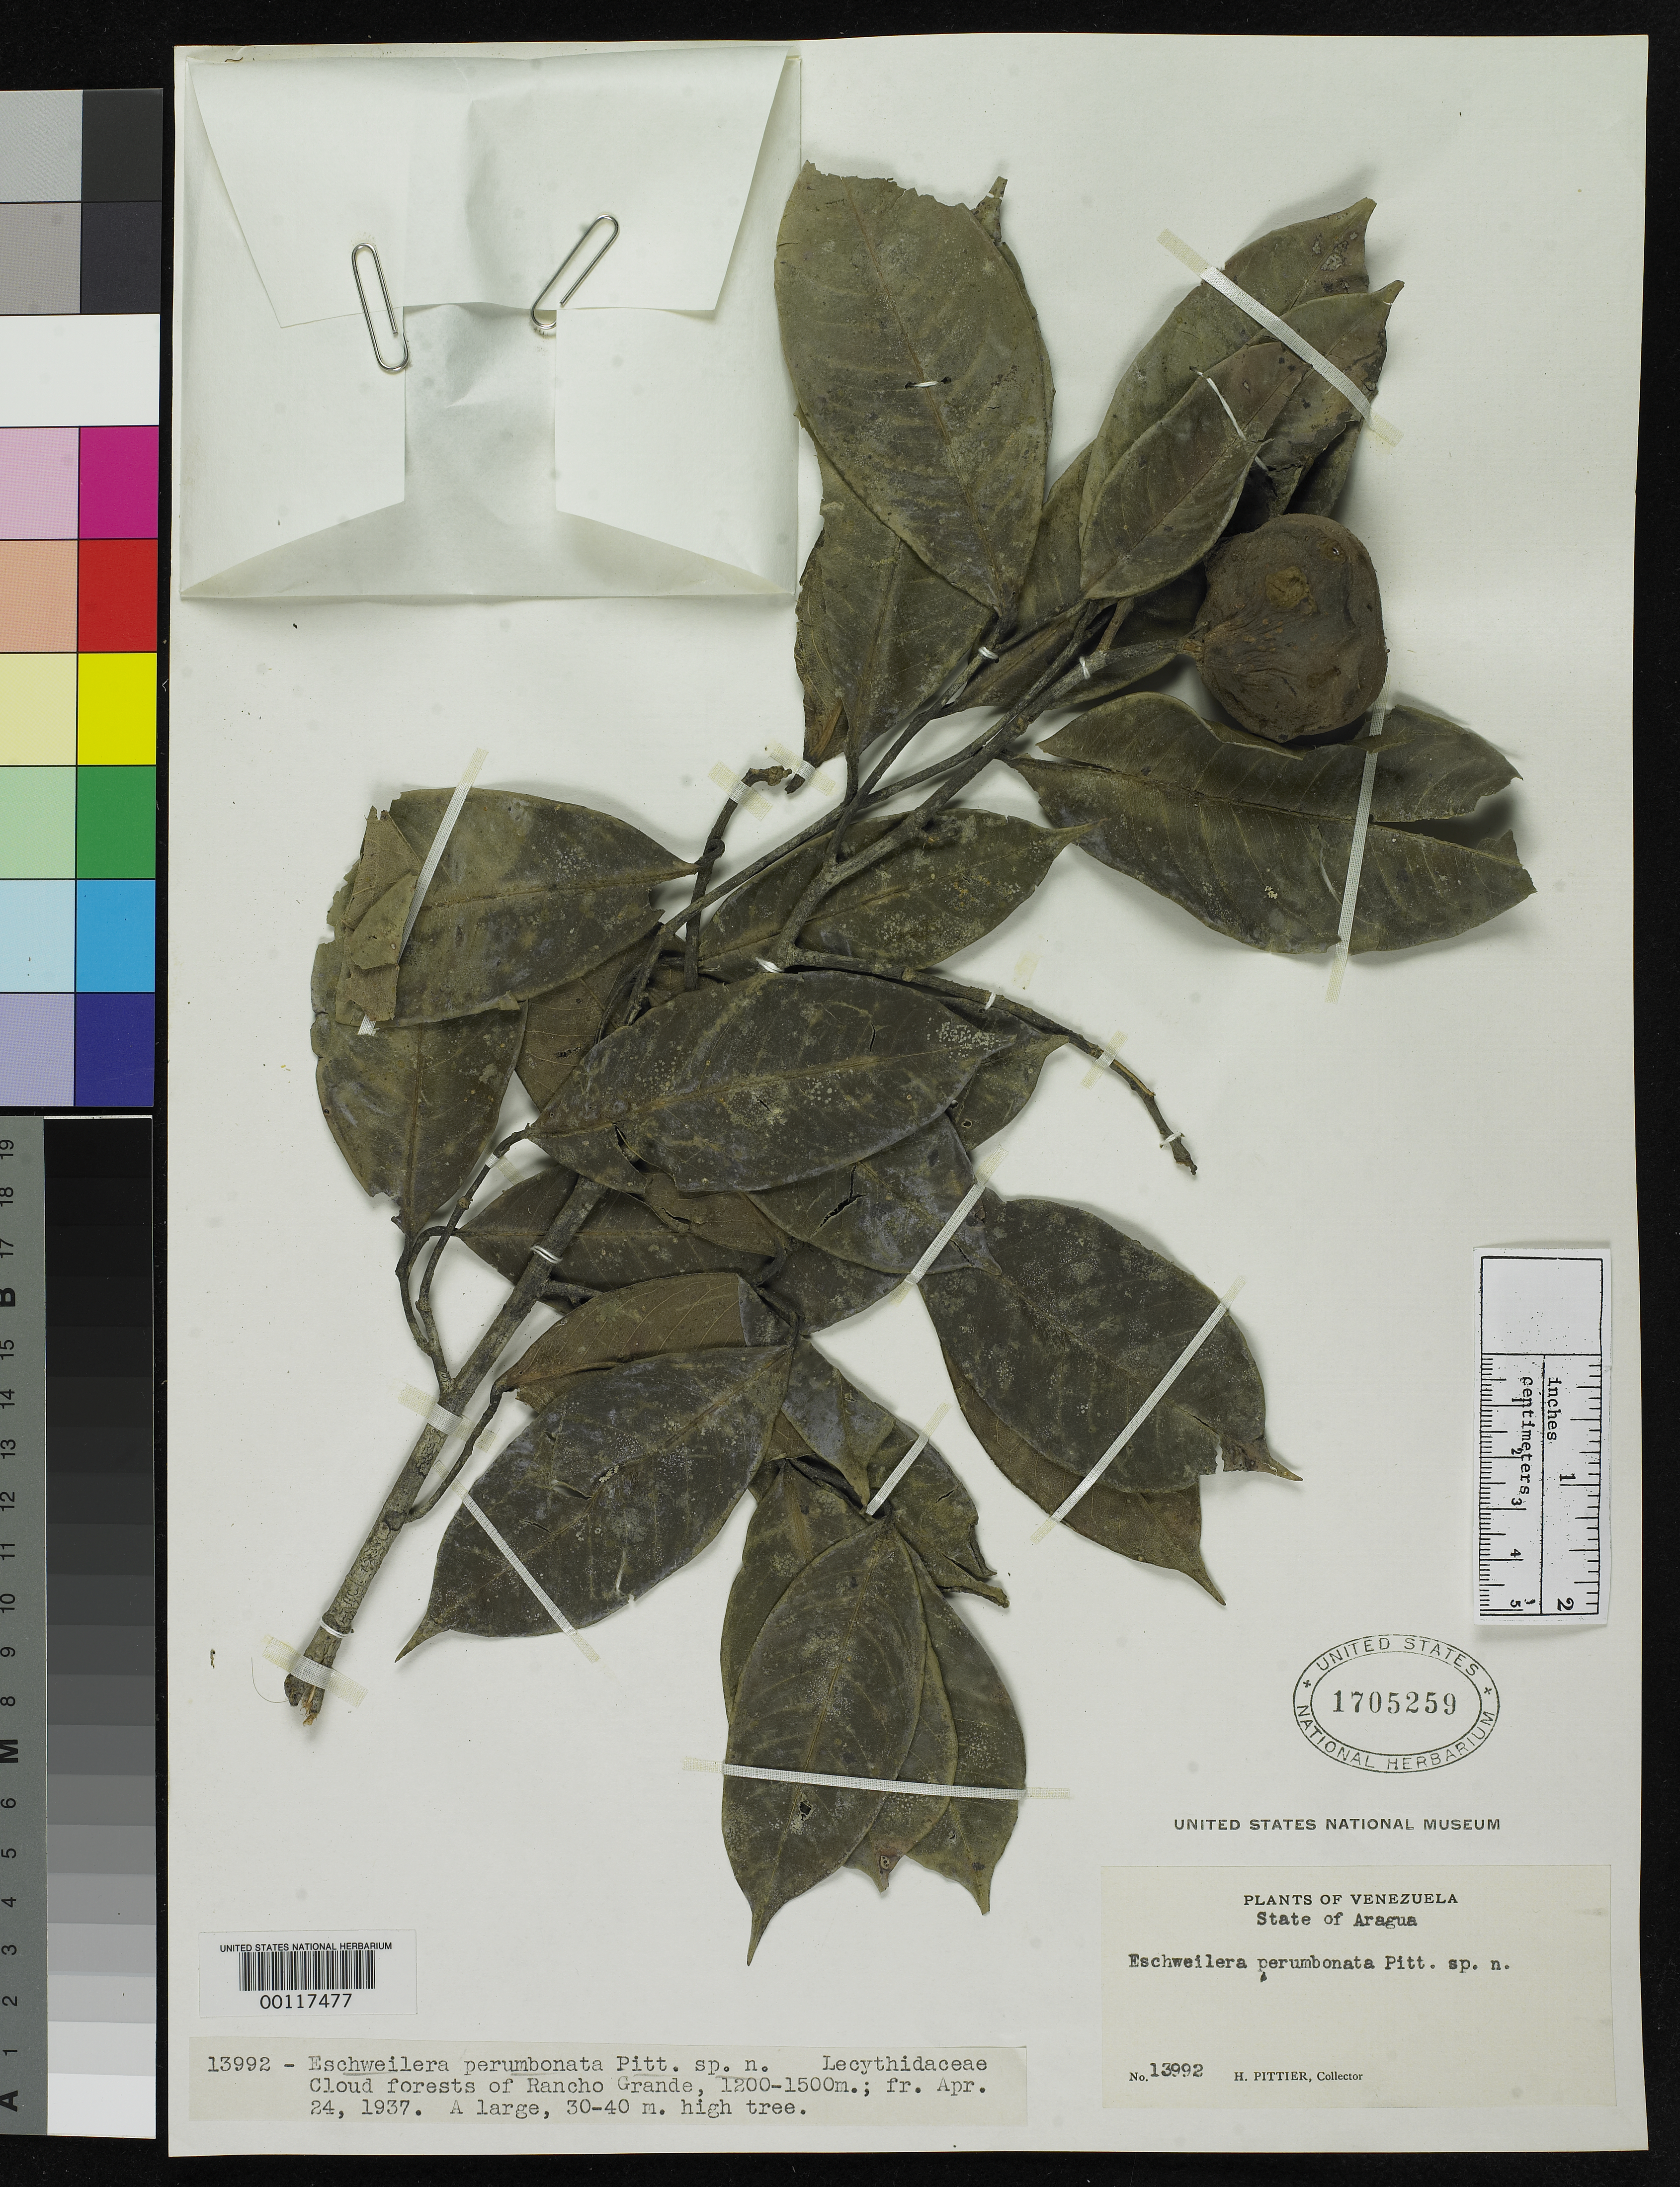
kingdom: Plantae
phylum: Tracheophyta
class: Magnoliopsida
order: Ericales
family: Lecythidaceae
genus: Eschweilera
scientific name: Eschweilera perumbonata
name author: Pittier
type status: Type Collection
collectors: H. F. Pittier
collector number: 13992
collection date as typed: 24 Apr 1937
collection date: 1937-04-24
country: Venezuela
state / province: Aragua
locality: Cloud forests of Rancho Grande.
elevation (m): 1200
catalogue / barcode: US 1705259